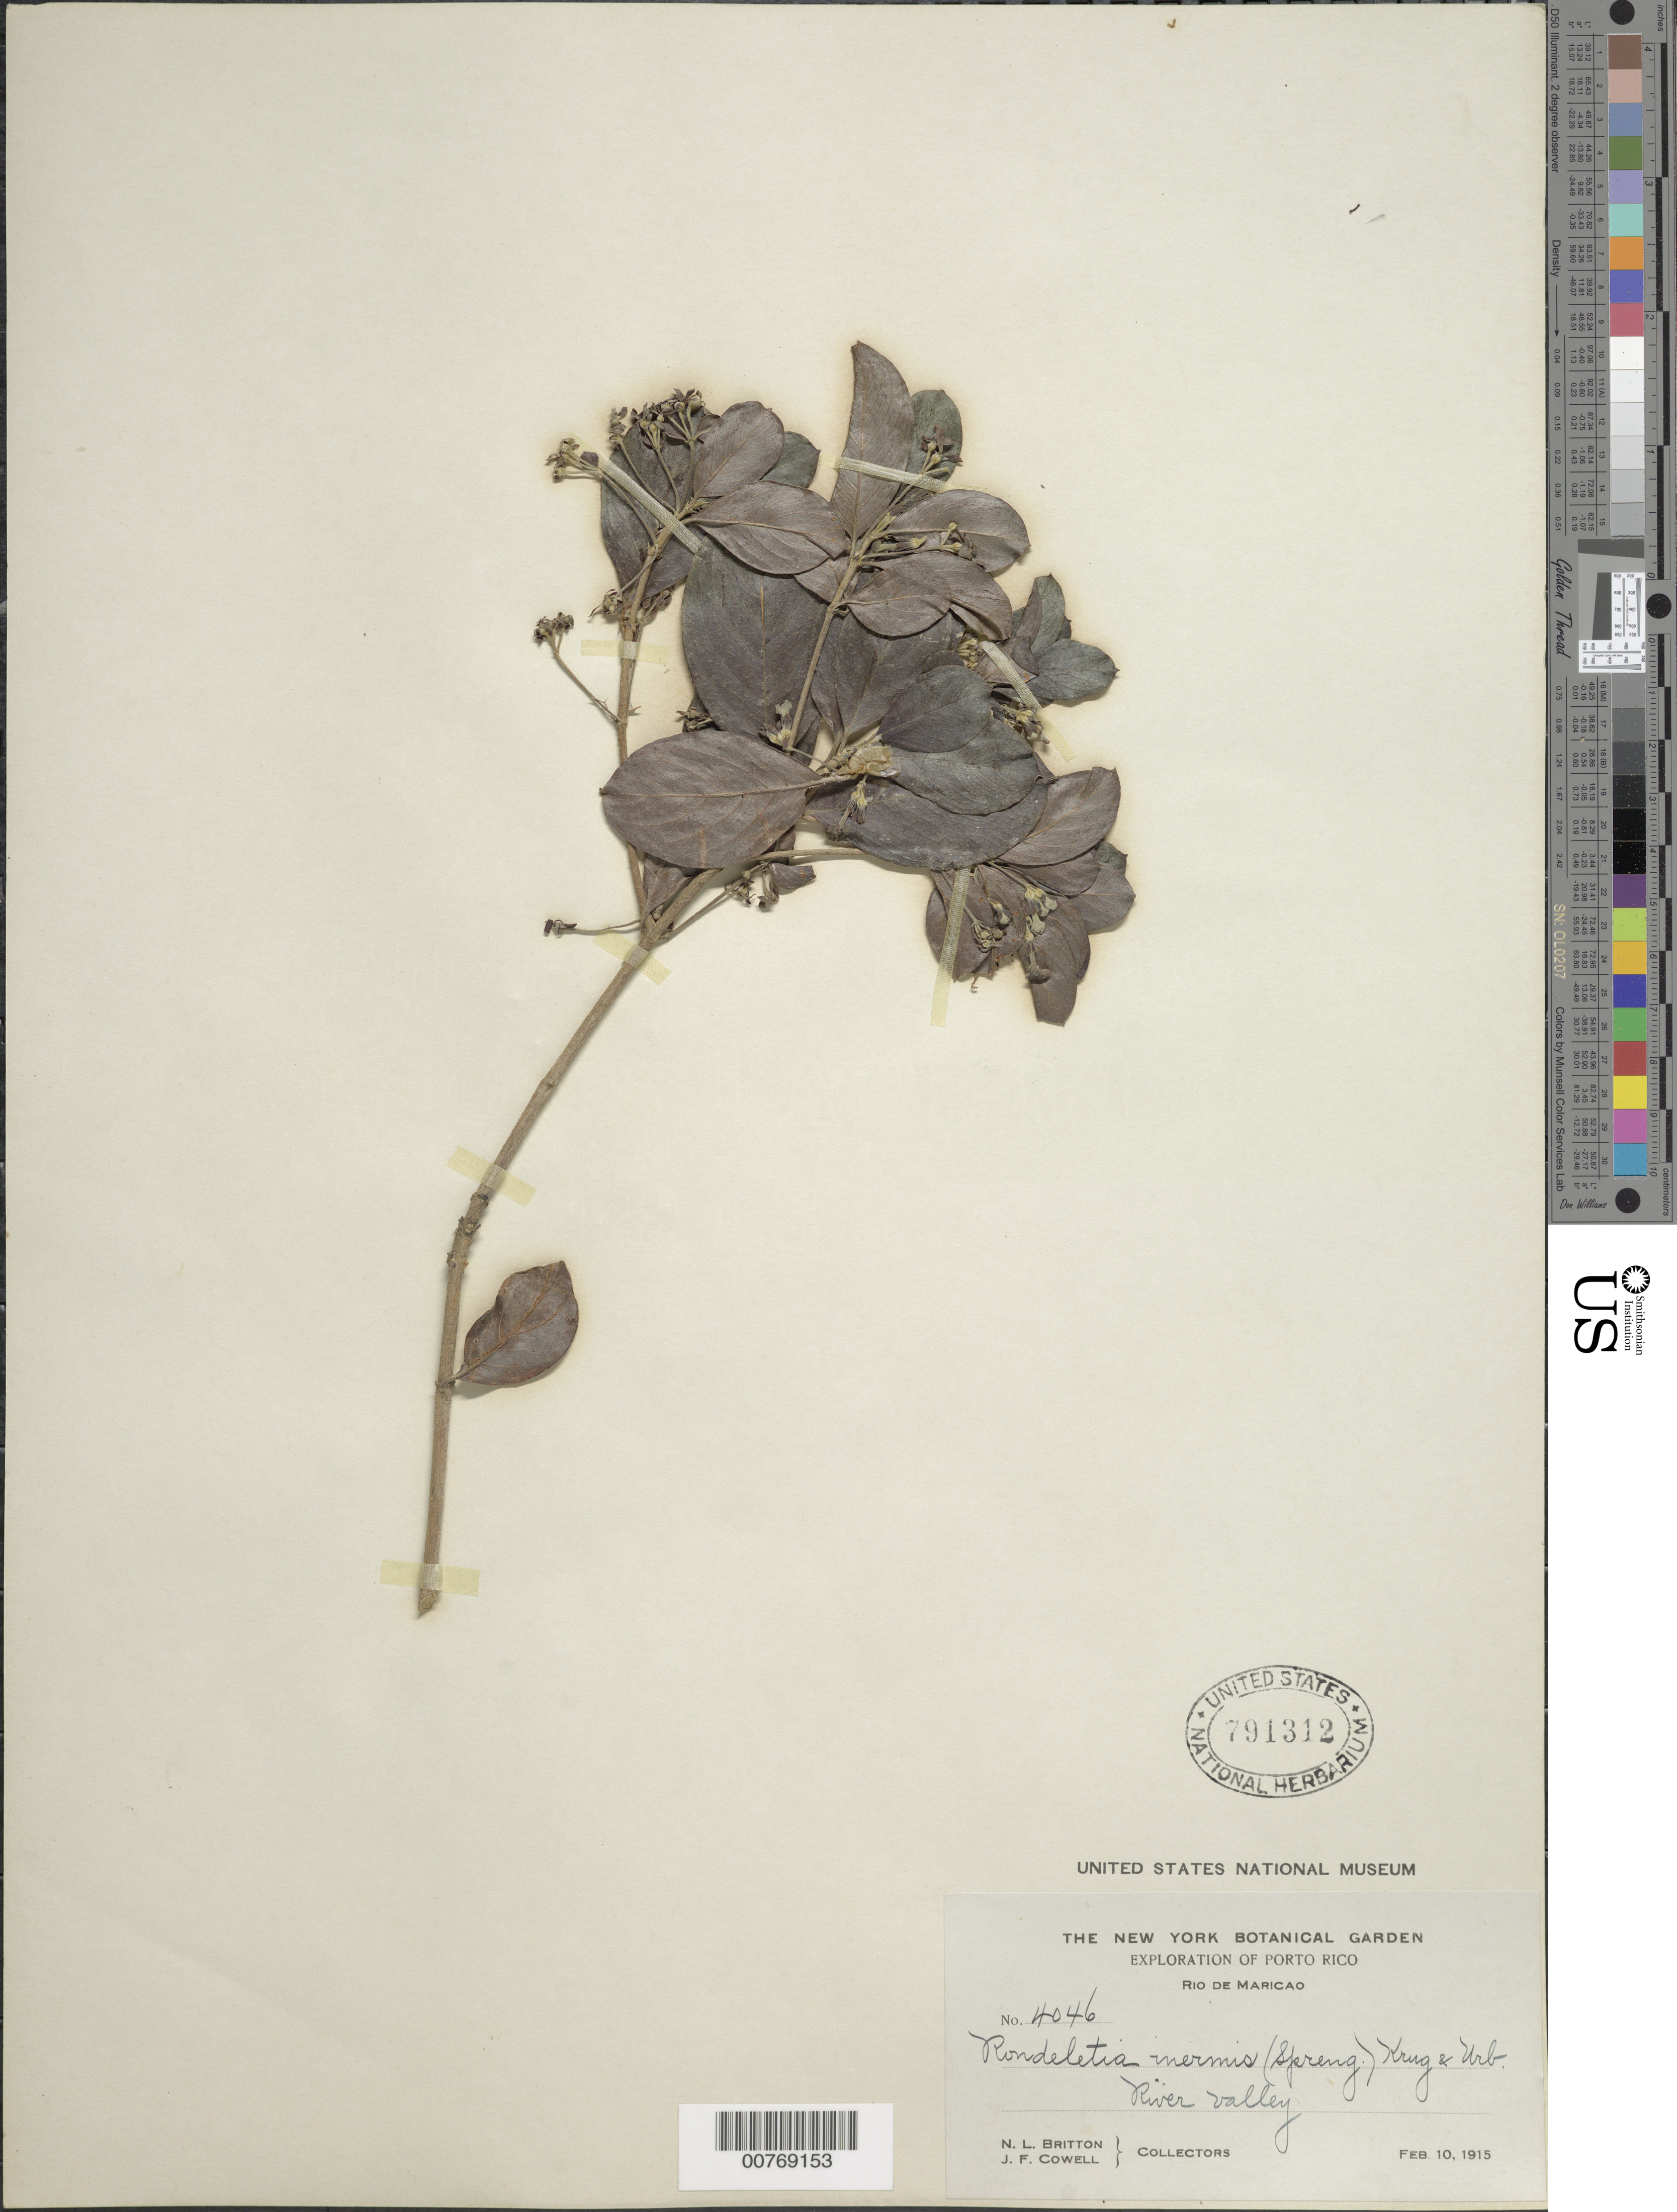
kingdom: Plantae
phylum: Tracheophyta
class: Magnoliopsida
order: Gentianales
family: Rubiaceae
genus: Rondeletia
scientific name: Rondeletia inermis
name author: (Spreng.) Krug & Urb.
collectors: N. Britton & J. F. Cowell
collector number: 4046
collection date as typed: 10 Feb 1915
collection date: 1915-02-10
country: Puerto Rico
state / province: Maricao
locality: Río de Maricao; river valley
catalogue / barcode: US 791312